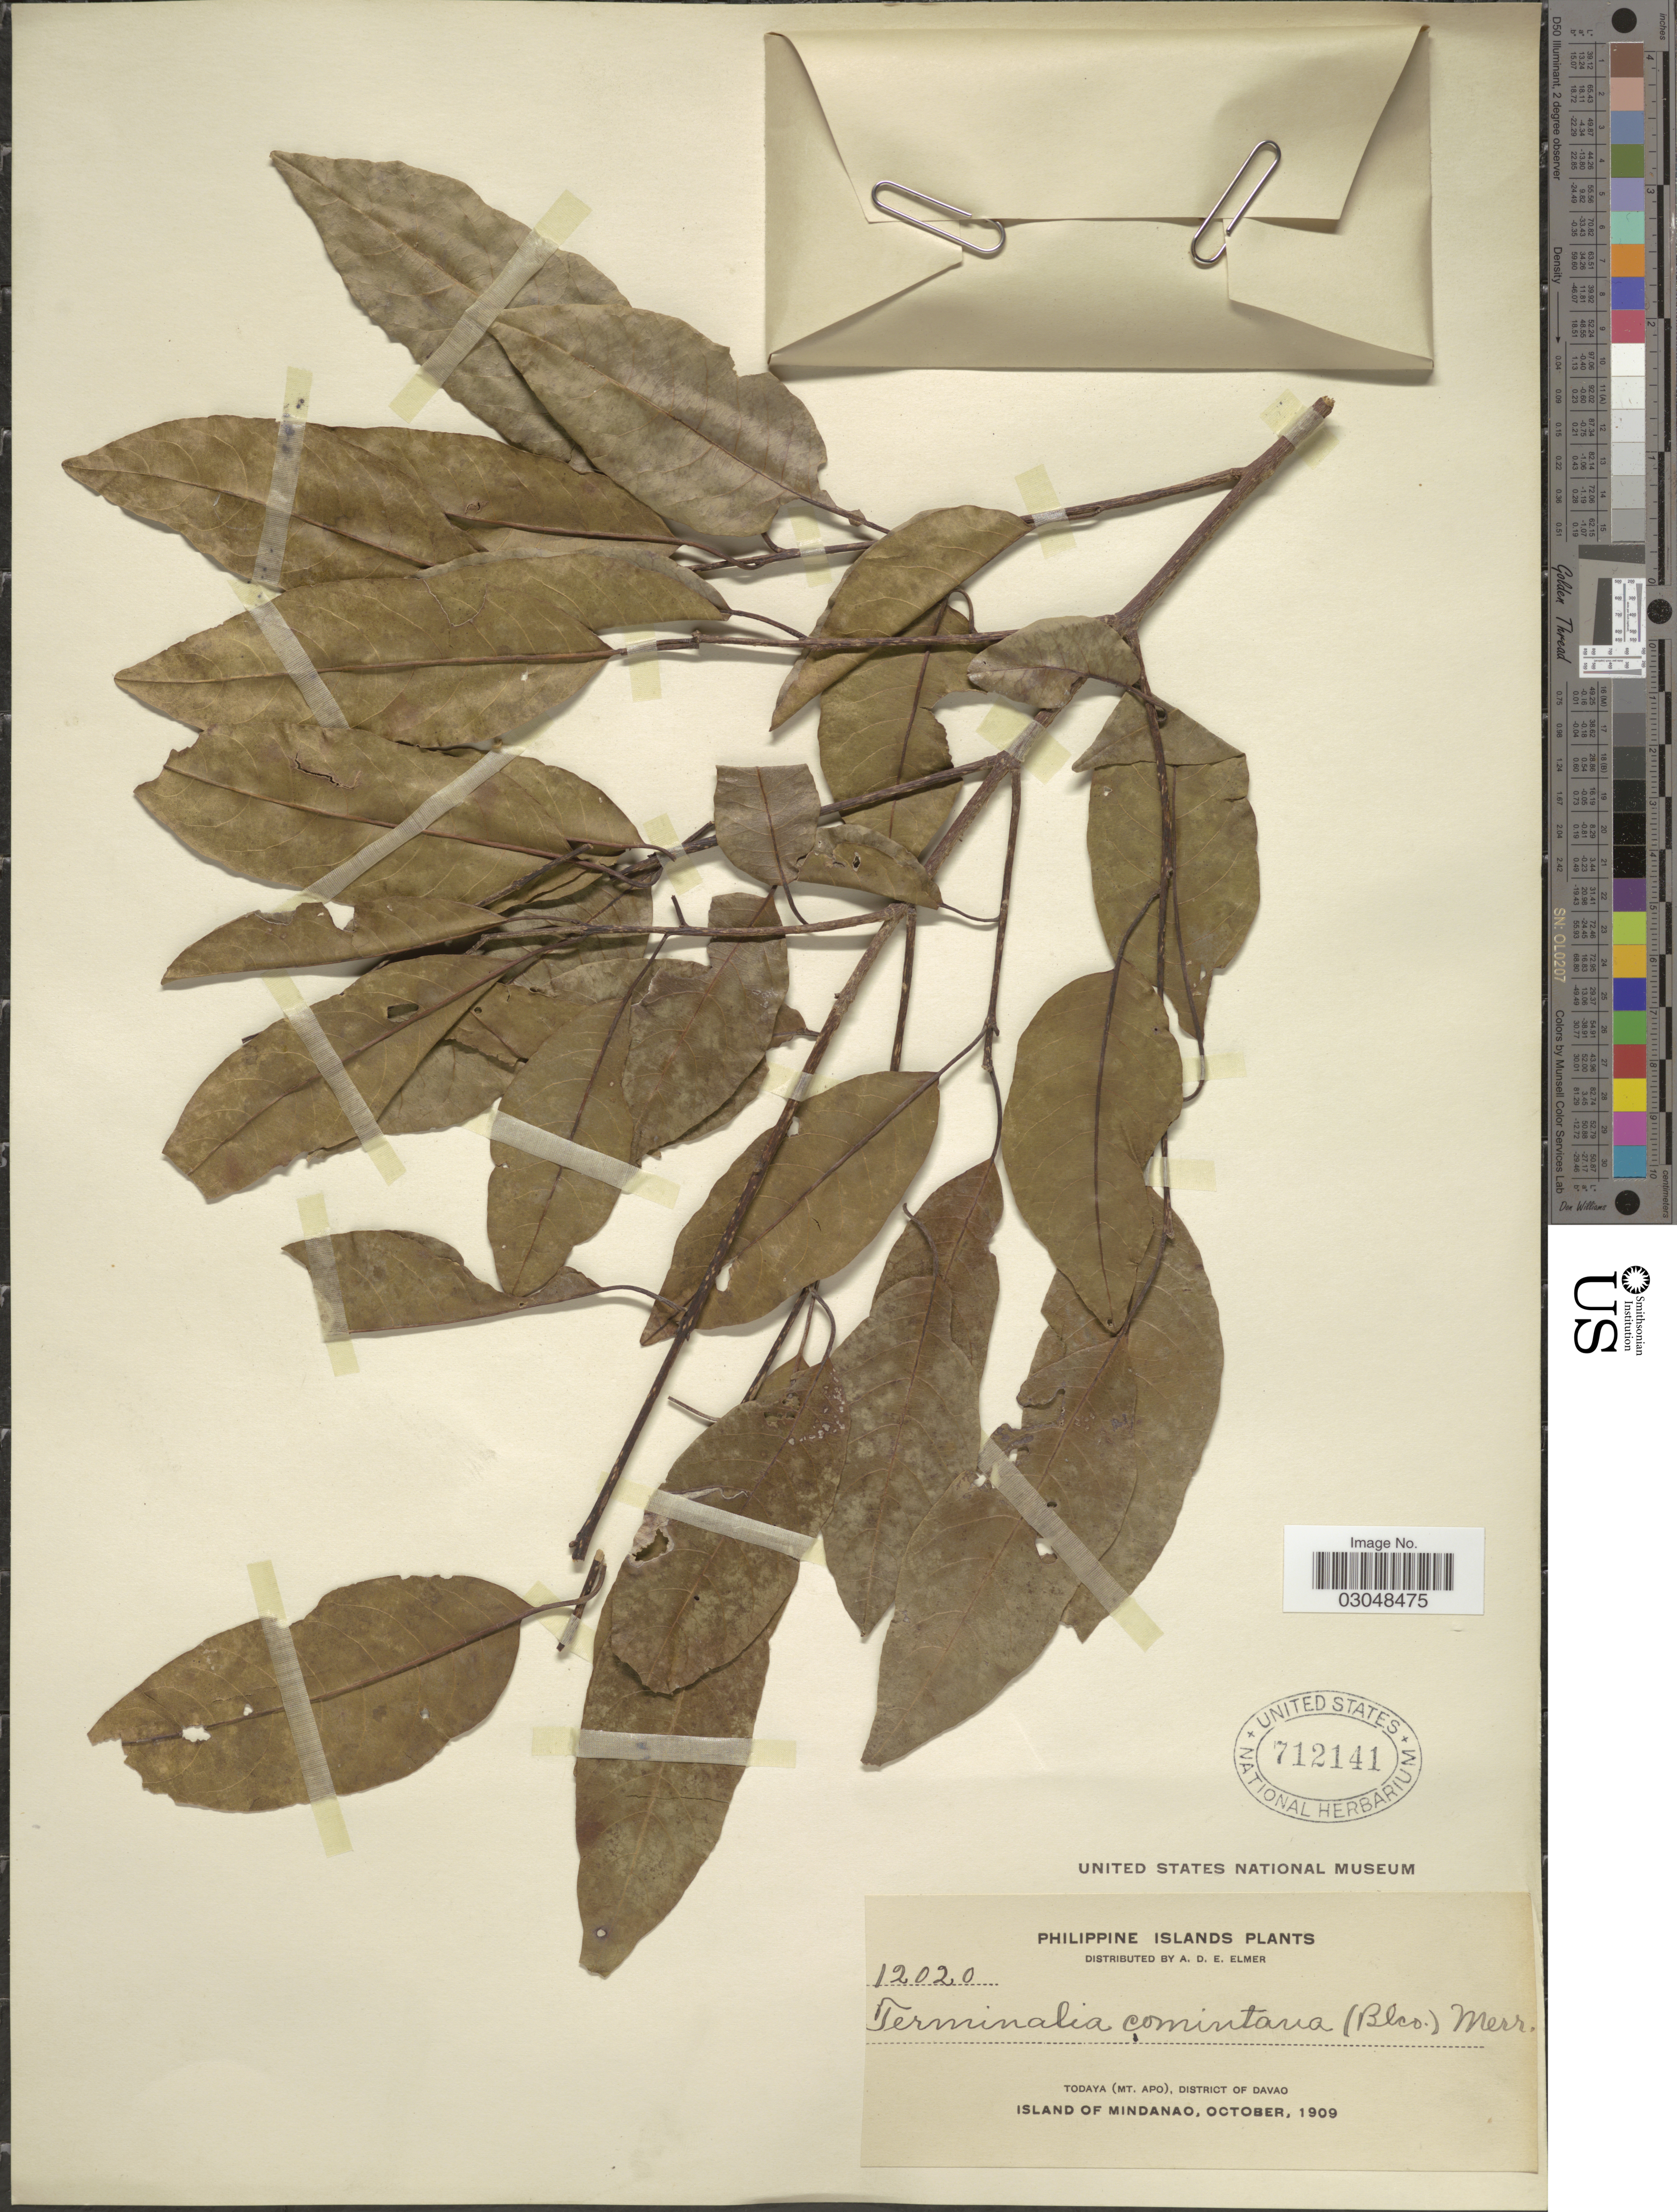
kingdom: Plantae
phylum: Tracheophyta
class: Magnoliopsida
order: Myrtales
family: Combretaceae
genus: Terminalia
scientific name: Terminalia citrina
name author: (Gaertn.) Roxb. ex Flem.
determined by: (US) Smithsonian Institution - National Museum of Natural History - Department of Botany (UNITED STATES)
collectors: A. D. E. Elmer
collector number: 12020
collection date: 1909-10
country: Philippines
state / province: Davao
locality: Philippine Islands, Todaya (Mt. Apo), District of Davao, Island of Mindanao.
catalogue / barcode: US 712141